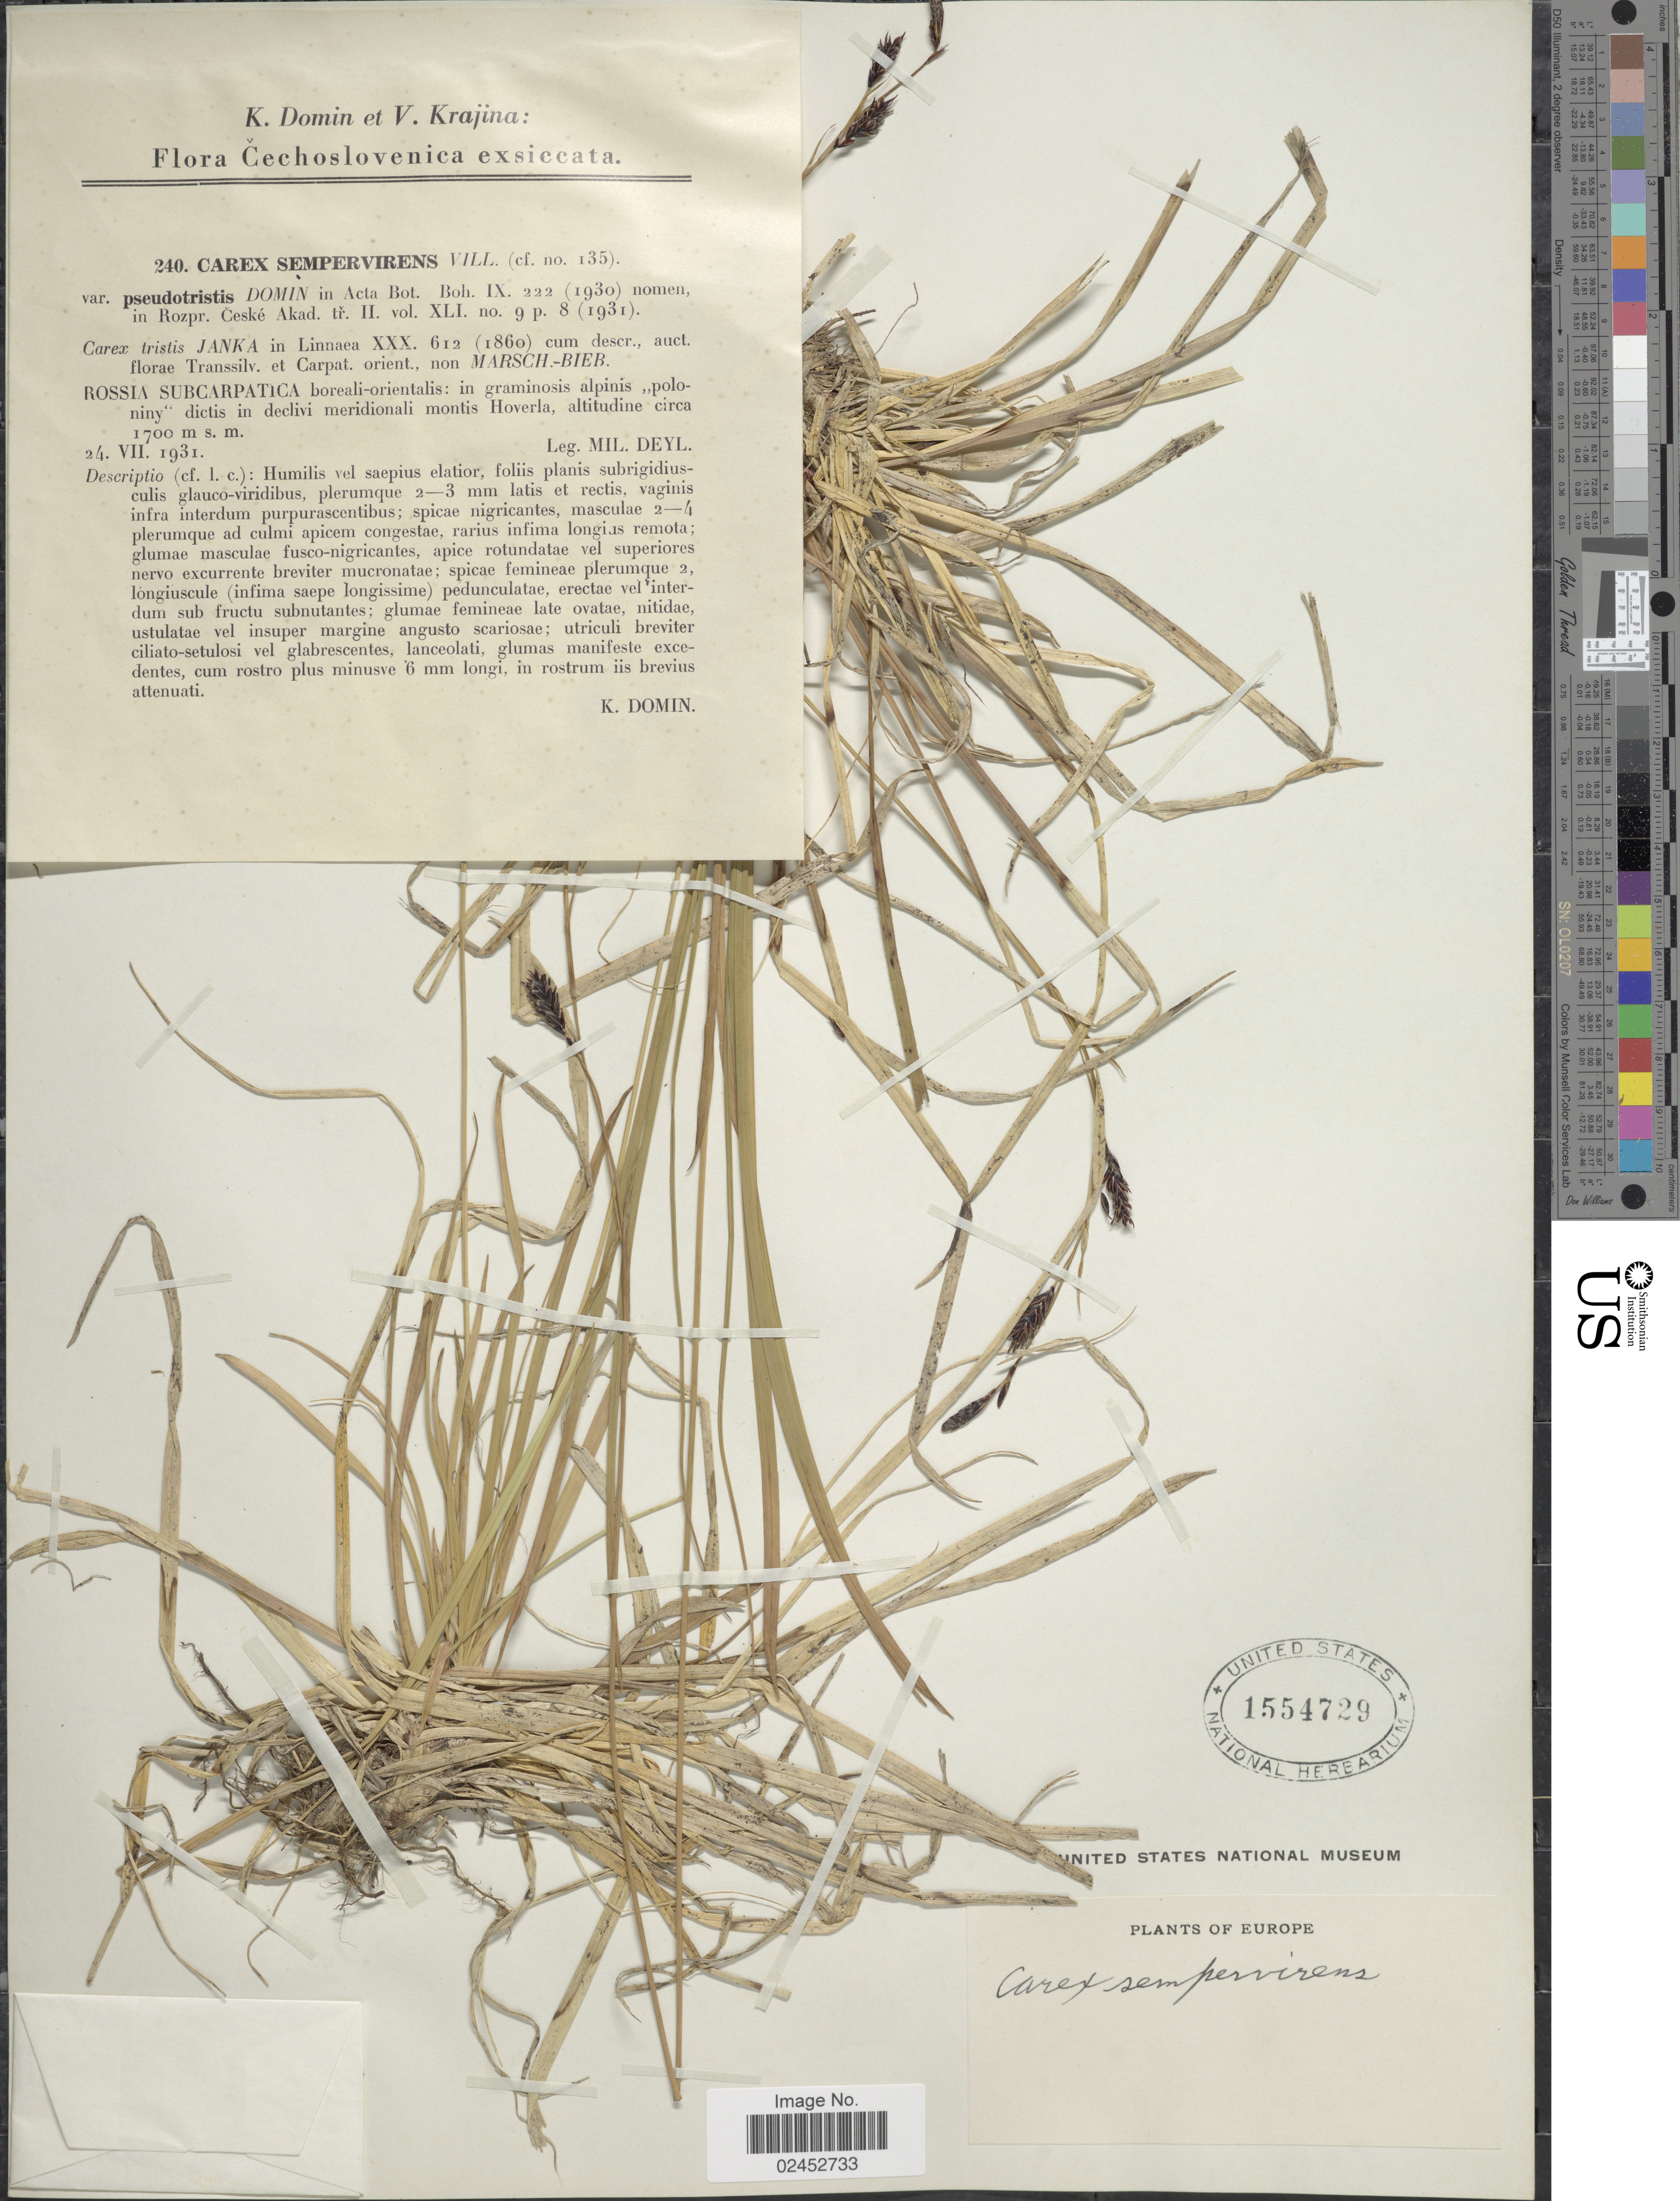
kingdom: Plantae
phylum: Tracheophyta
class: Liliopsida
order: Poales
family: Cyperaceae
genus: Carex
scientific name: Carex sempervirens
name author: Vill.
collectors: M. Deyl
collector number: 240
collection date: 1931-07-24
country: Ukraine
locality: Cechoslovenica, Rossia subcarpatica boreali-orientalis: in graminosis alpinis "poloniny"dictis in declivi meridionali montis Hoverla.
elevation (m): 1700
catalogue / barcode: US 1554729